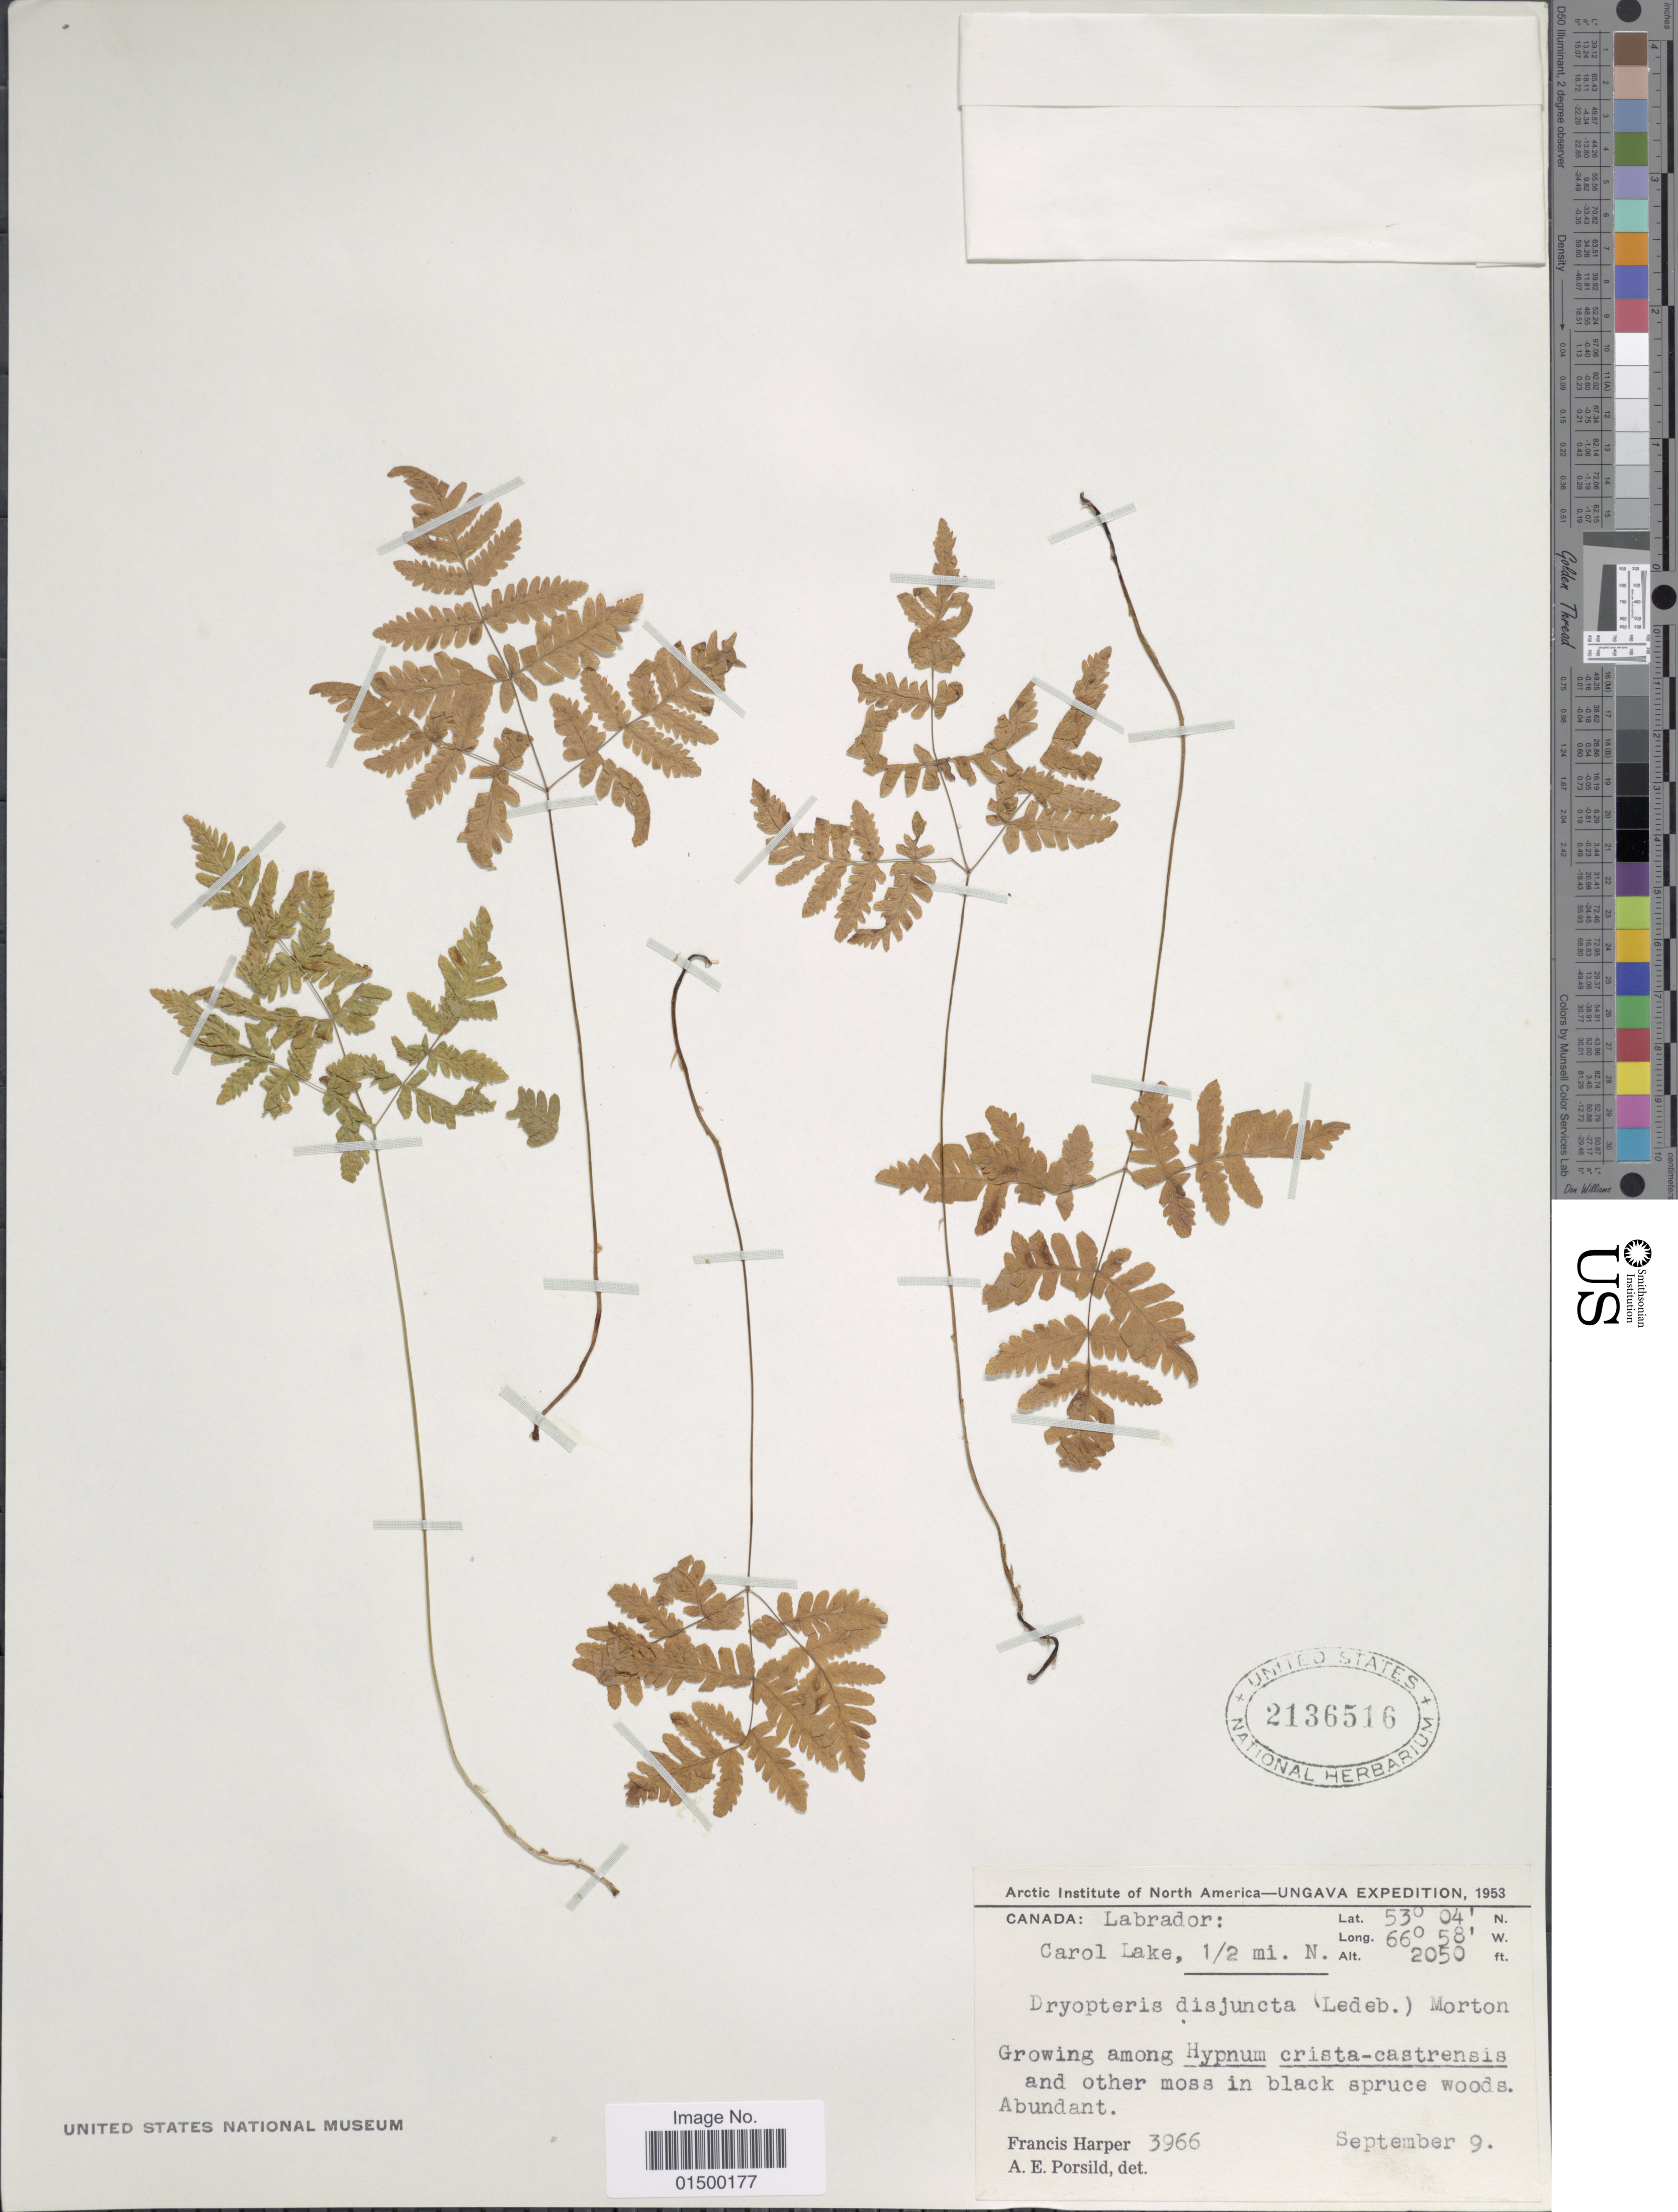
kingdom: Plantae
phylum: Tracheophyta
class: Polypodiopsida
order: Polypodiales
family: Cystopteridaceae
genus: Gymnocarpium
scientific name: Gymnocarpium disjunctum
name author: (Rupr.) Ching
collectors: F. Harper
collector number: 3966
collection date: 1953-09-09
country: Canada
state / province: Newfoundland and Labrador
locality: Labrador: Carol Lake, 1/2 mi. N.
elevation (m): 625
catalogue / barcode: US 2136516